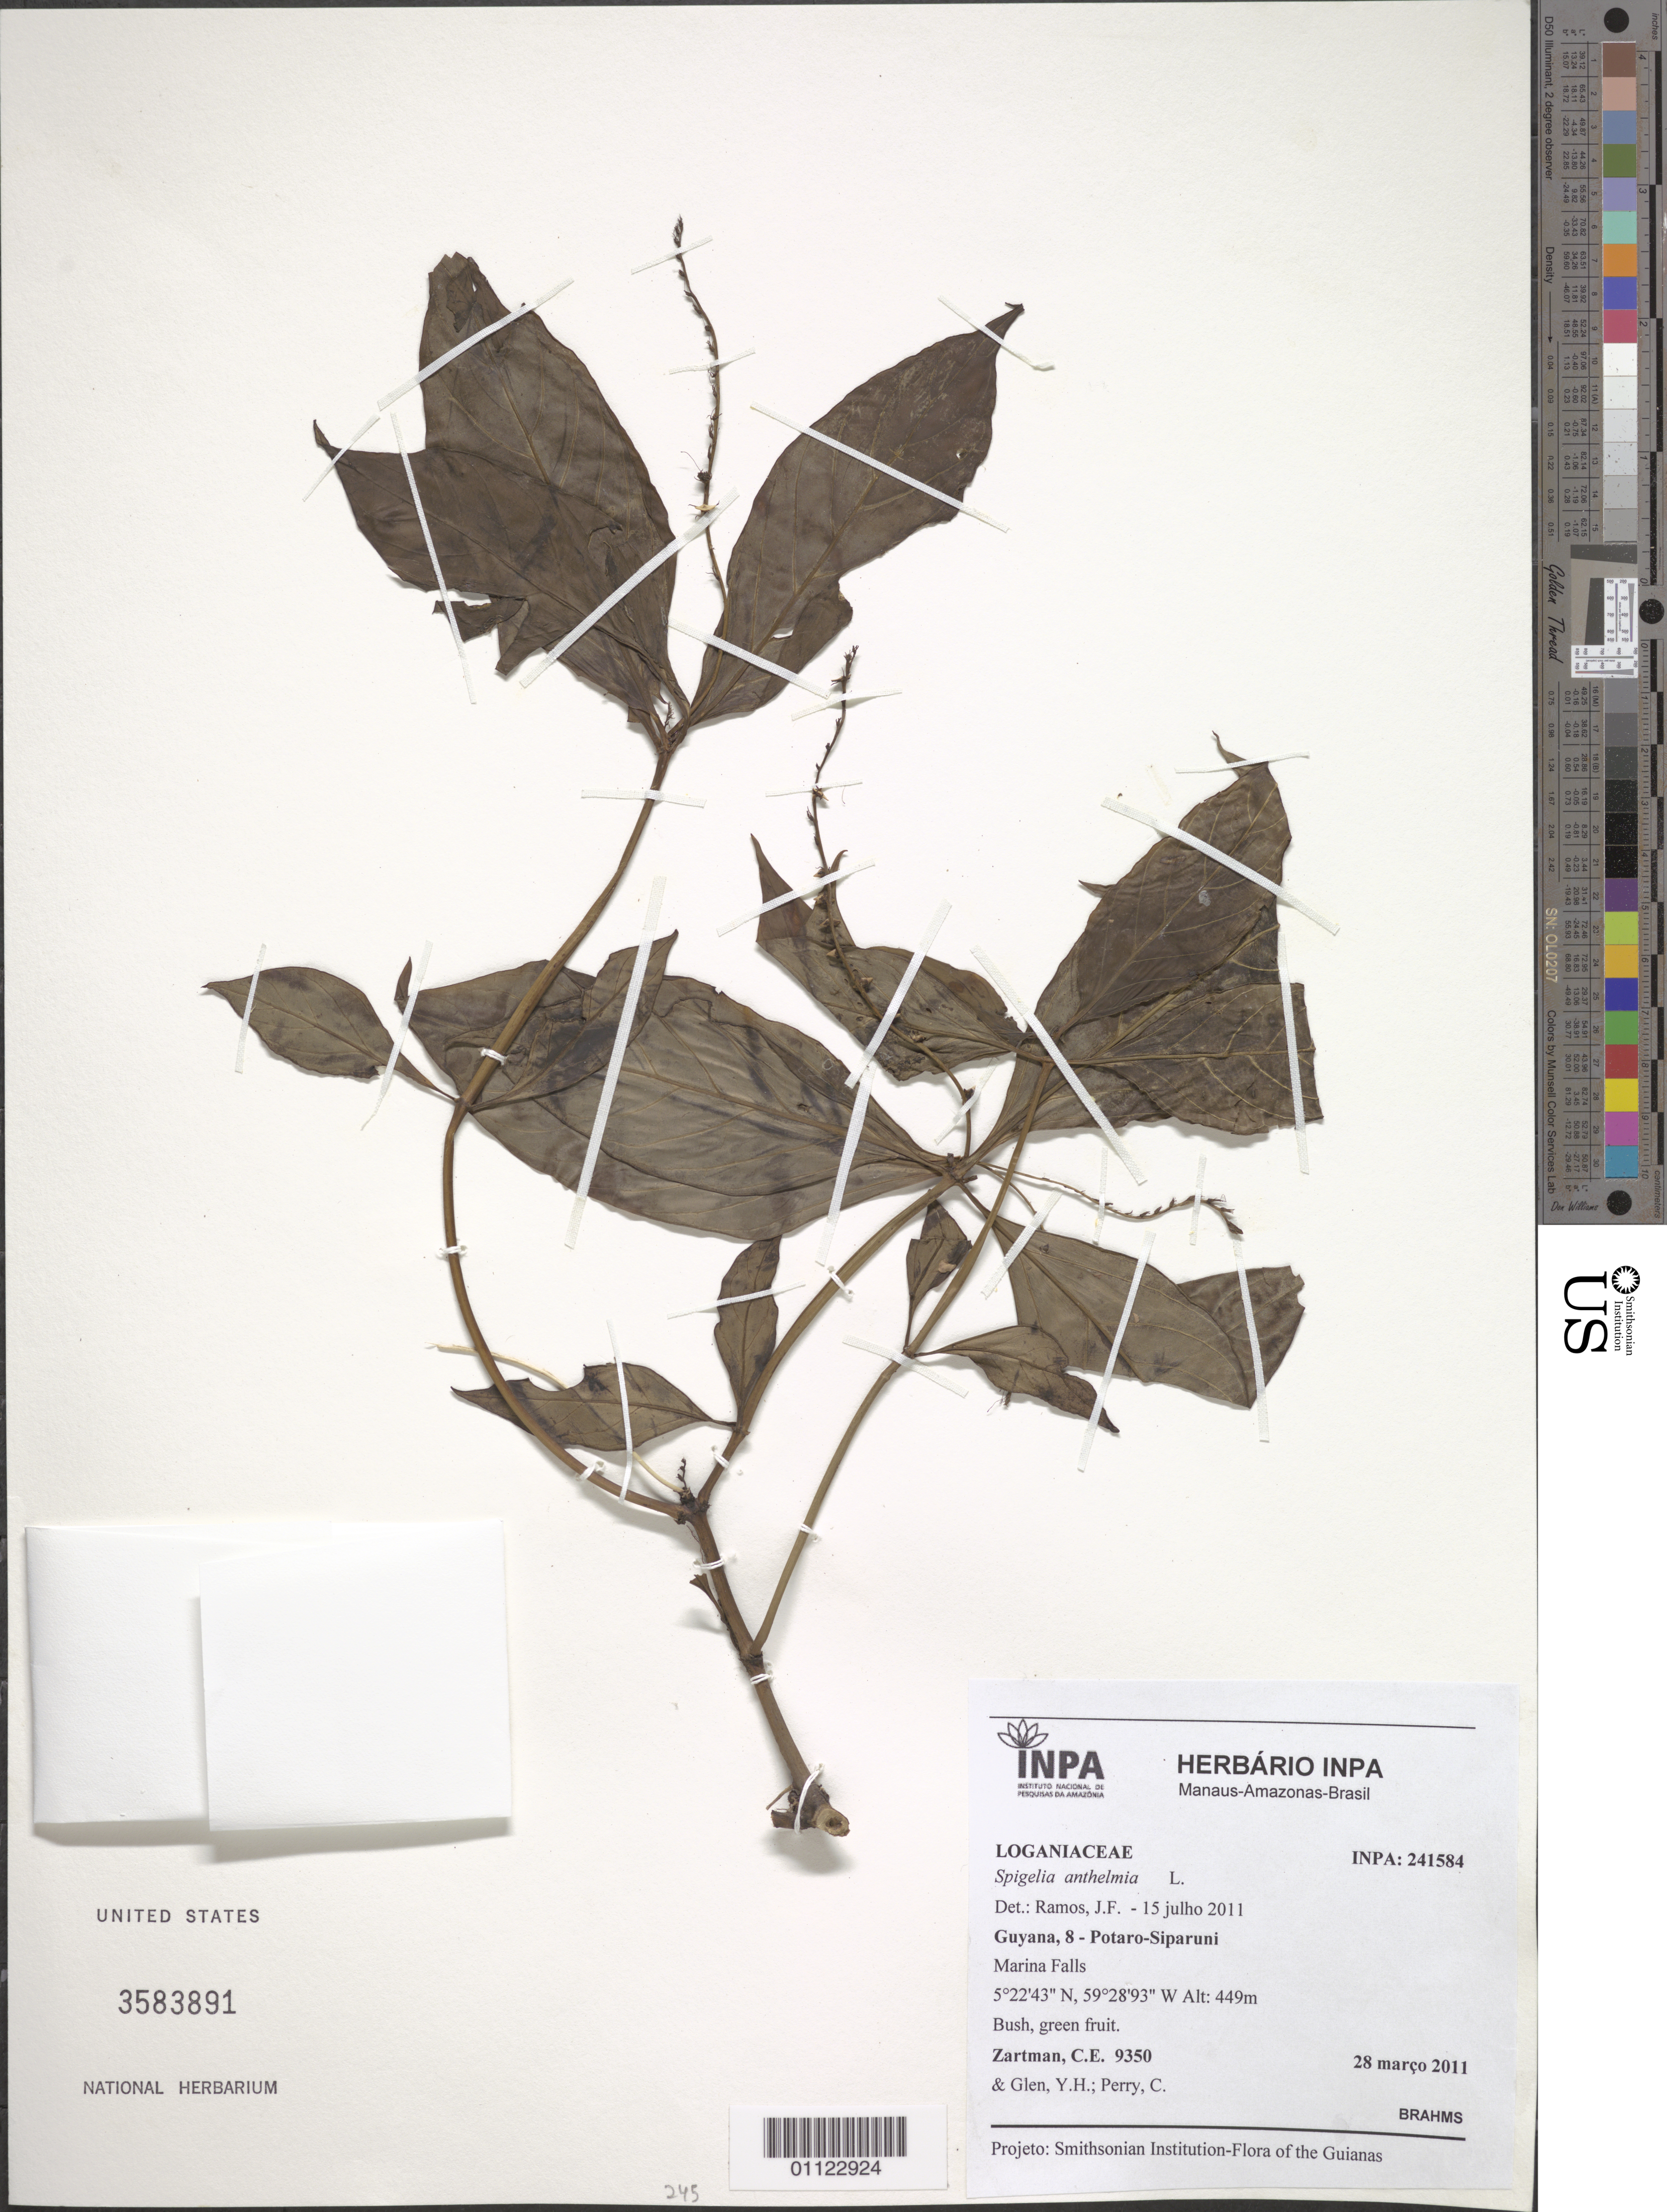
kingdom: Plantae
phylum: Tracheophyta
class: Magnoliopsida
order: Gentianales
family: Loganiaceae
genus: Spigelia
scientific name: Spigelia anthelmia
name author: L.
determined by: Ramos, J. F.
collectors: C. Zartman, Y. Glen & C. Perry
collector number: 9350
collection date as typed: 28-Mar-11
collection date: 1911-03-28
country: Guyana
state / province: Potaro-Siparuni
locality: Marina Falls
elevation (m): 449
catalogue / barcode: US 3583891